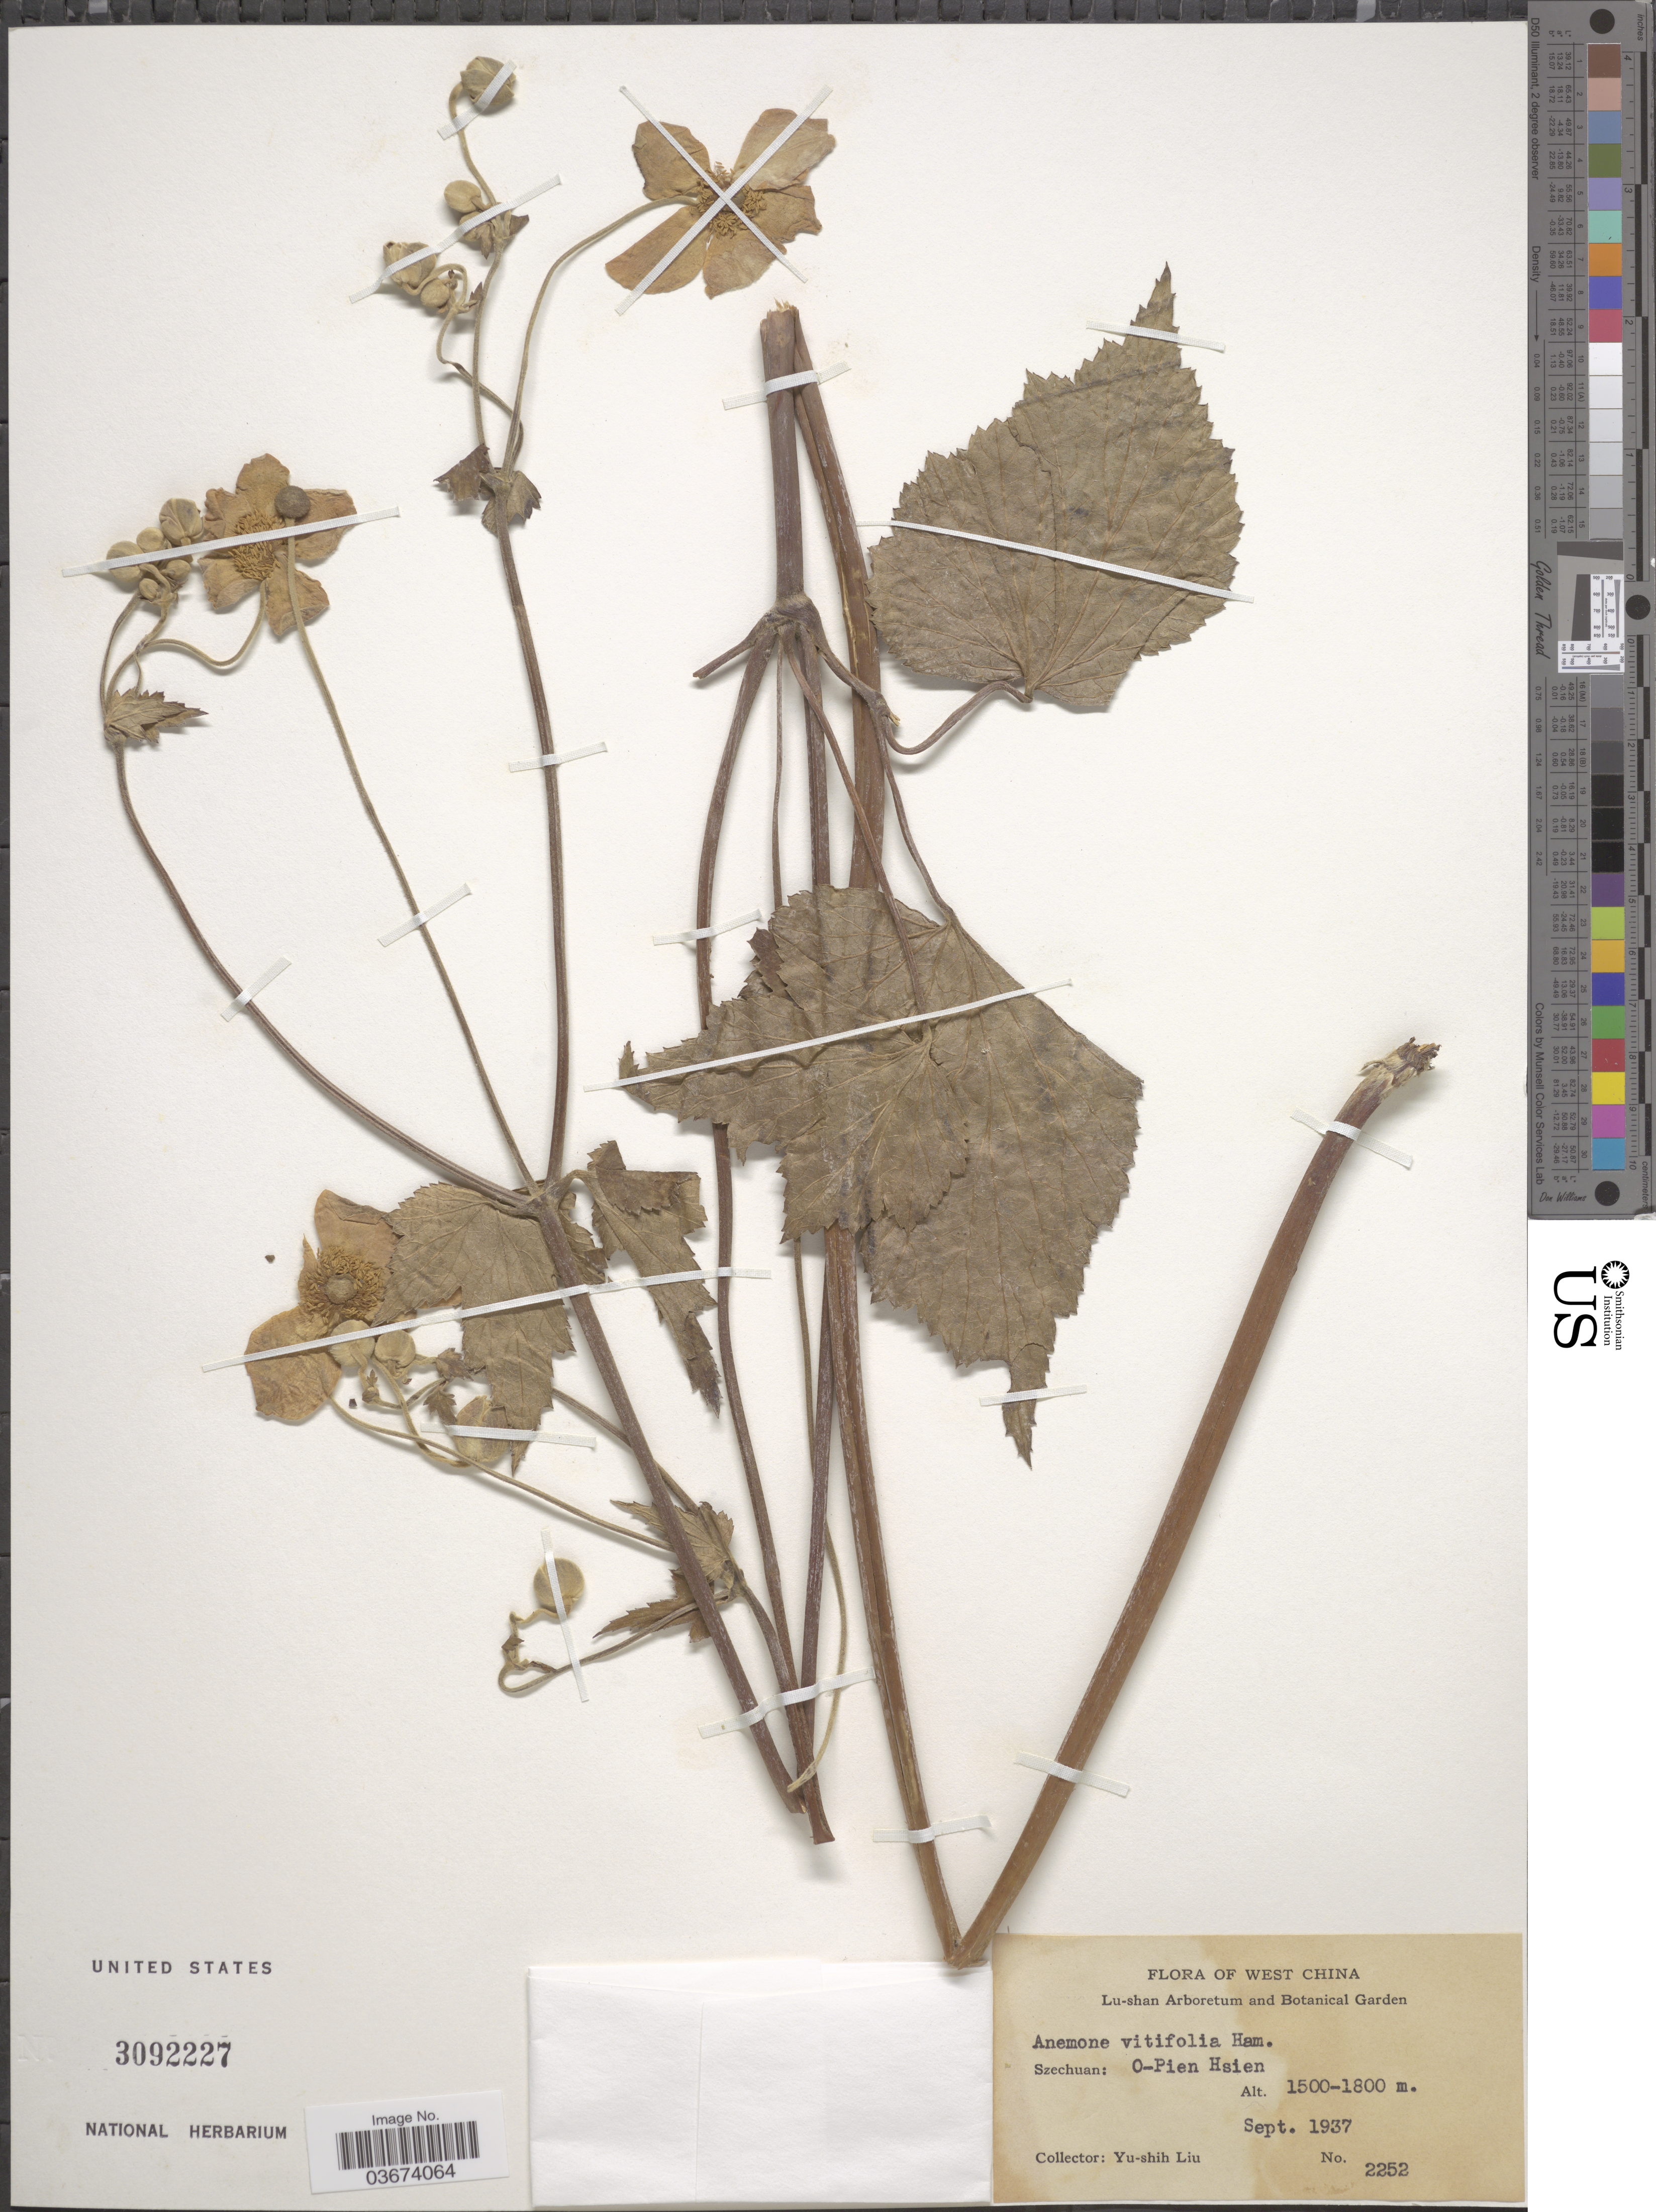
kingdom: Plantae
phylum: Tracheophyta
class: Magnoliopsida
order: Ranunculales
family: Ranunculaceae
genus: Anemone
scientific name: Anemone vitifolia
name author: Buch.-Ham. ex DC.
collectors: Y.-S. Liu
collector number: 2252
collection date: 1937-09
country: China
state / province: Sichuan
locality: West China. Szechuan: O-Pien Hsien.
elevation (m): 1500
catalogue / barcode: US 3092227